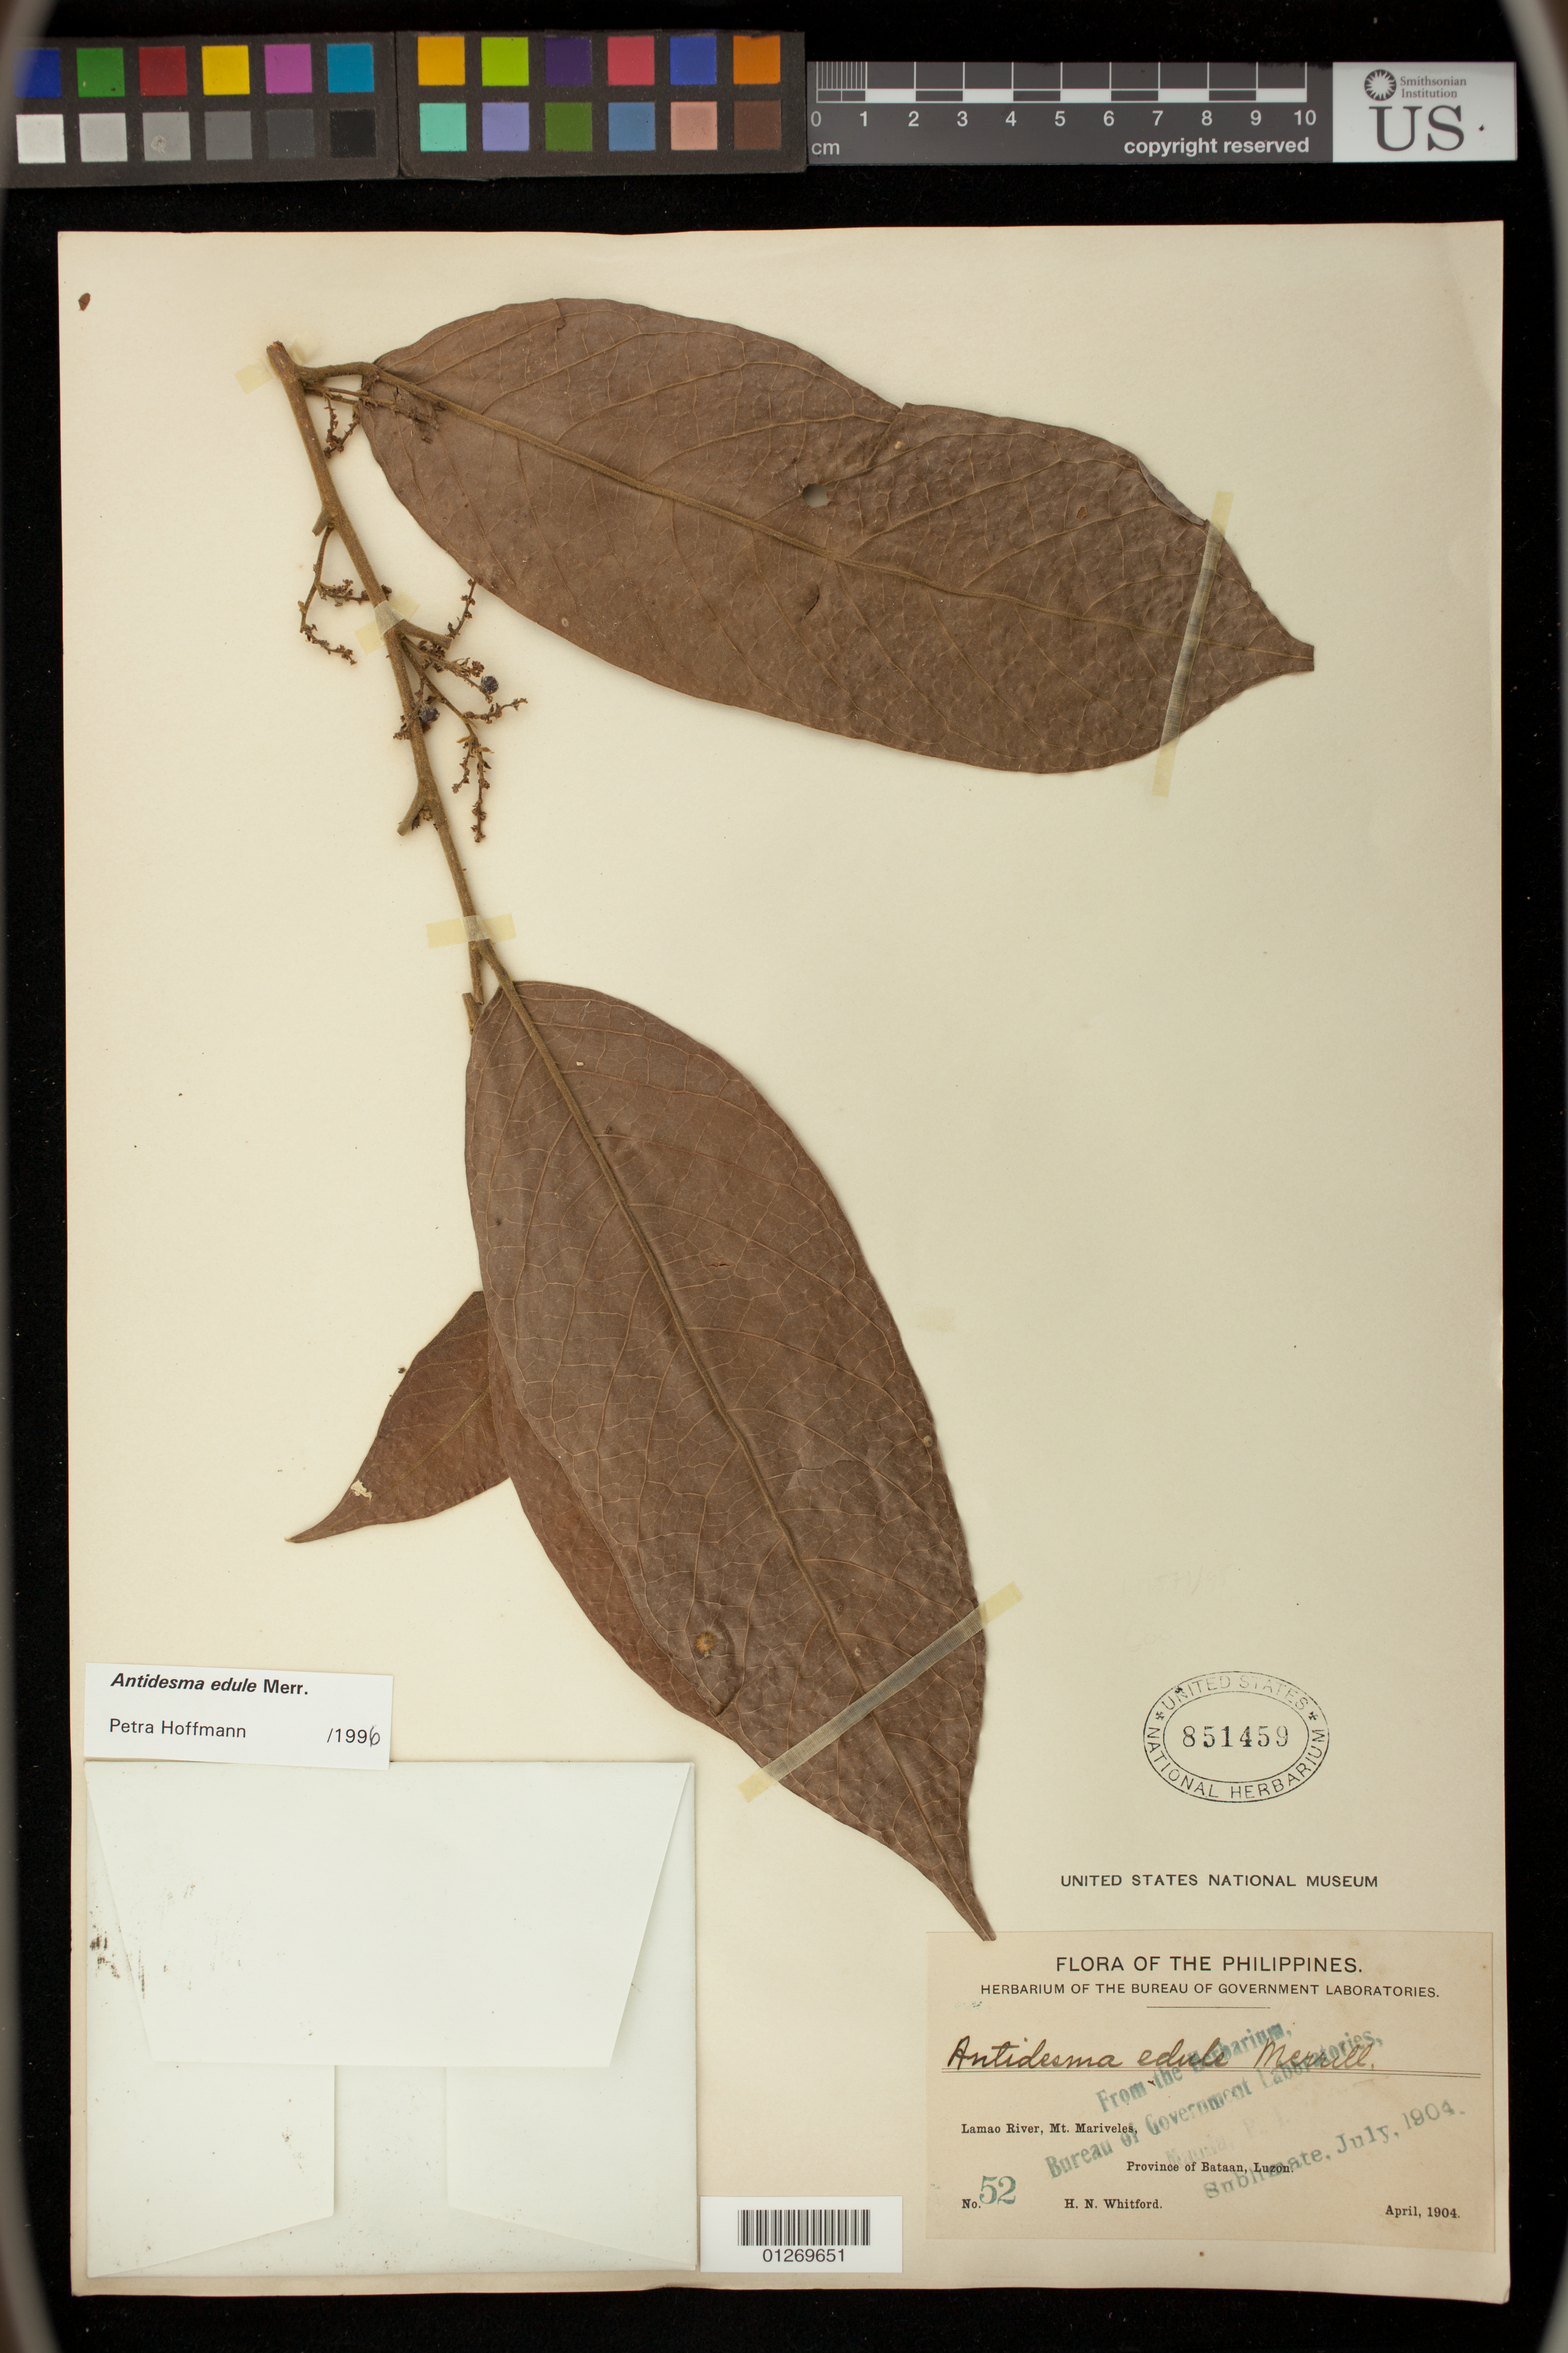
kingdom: Plantae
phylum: Tracheophyta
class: Magnoliopsida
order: Malpighiales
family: Phyllanthaceae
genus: Antidesma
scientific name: Antidesma edule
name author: Merr.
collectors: H. N. Whitford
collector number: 52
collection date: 1904-04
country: Philippines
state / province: Central Luzon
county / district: Bataan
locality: Lamao River, Mt. Mariveles on the Island of Luzon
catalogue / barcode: US 851459